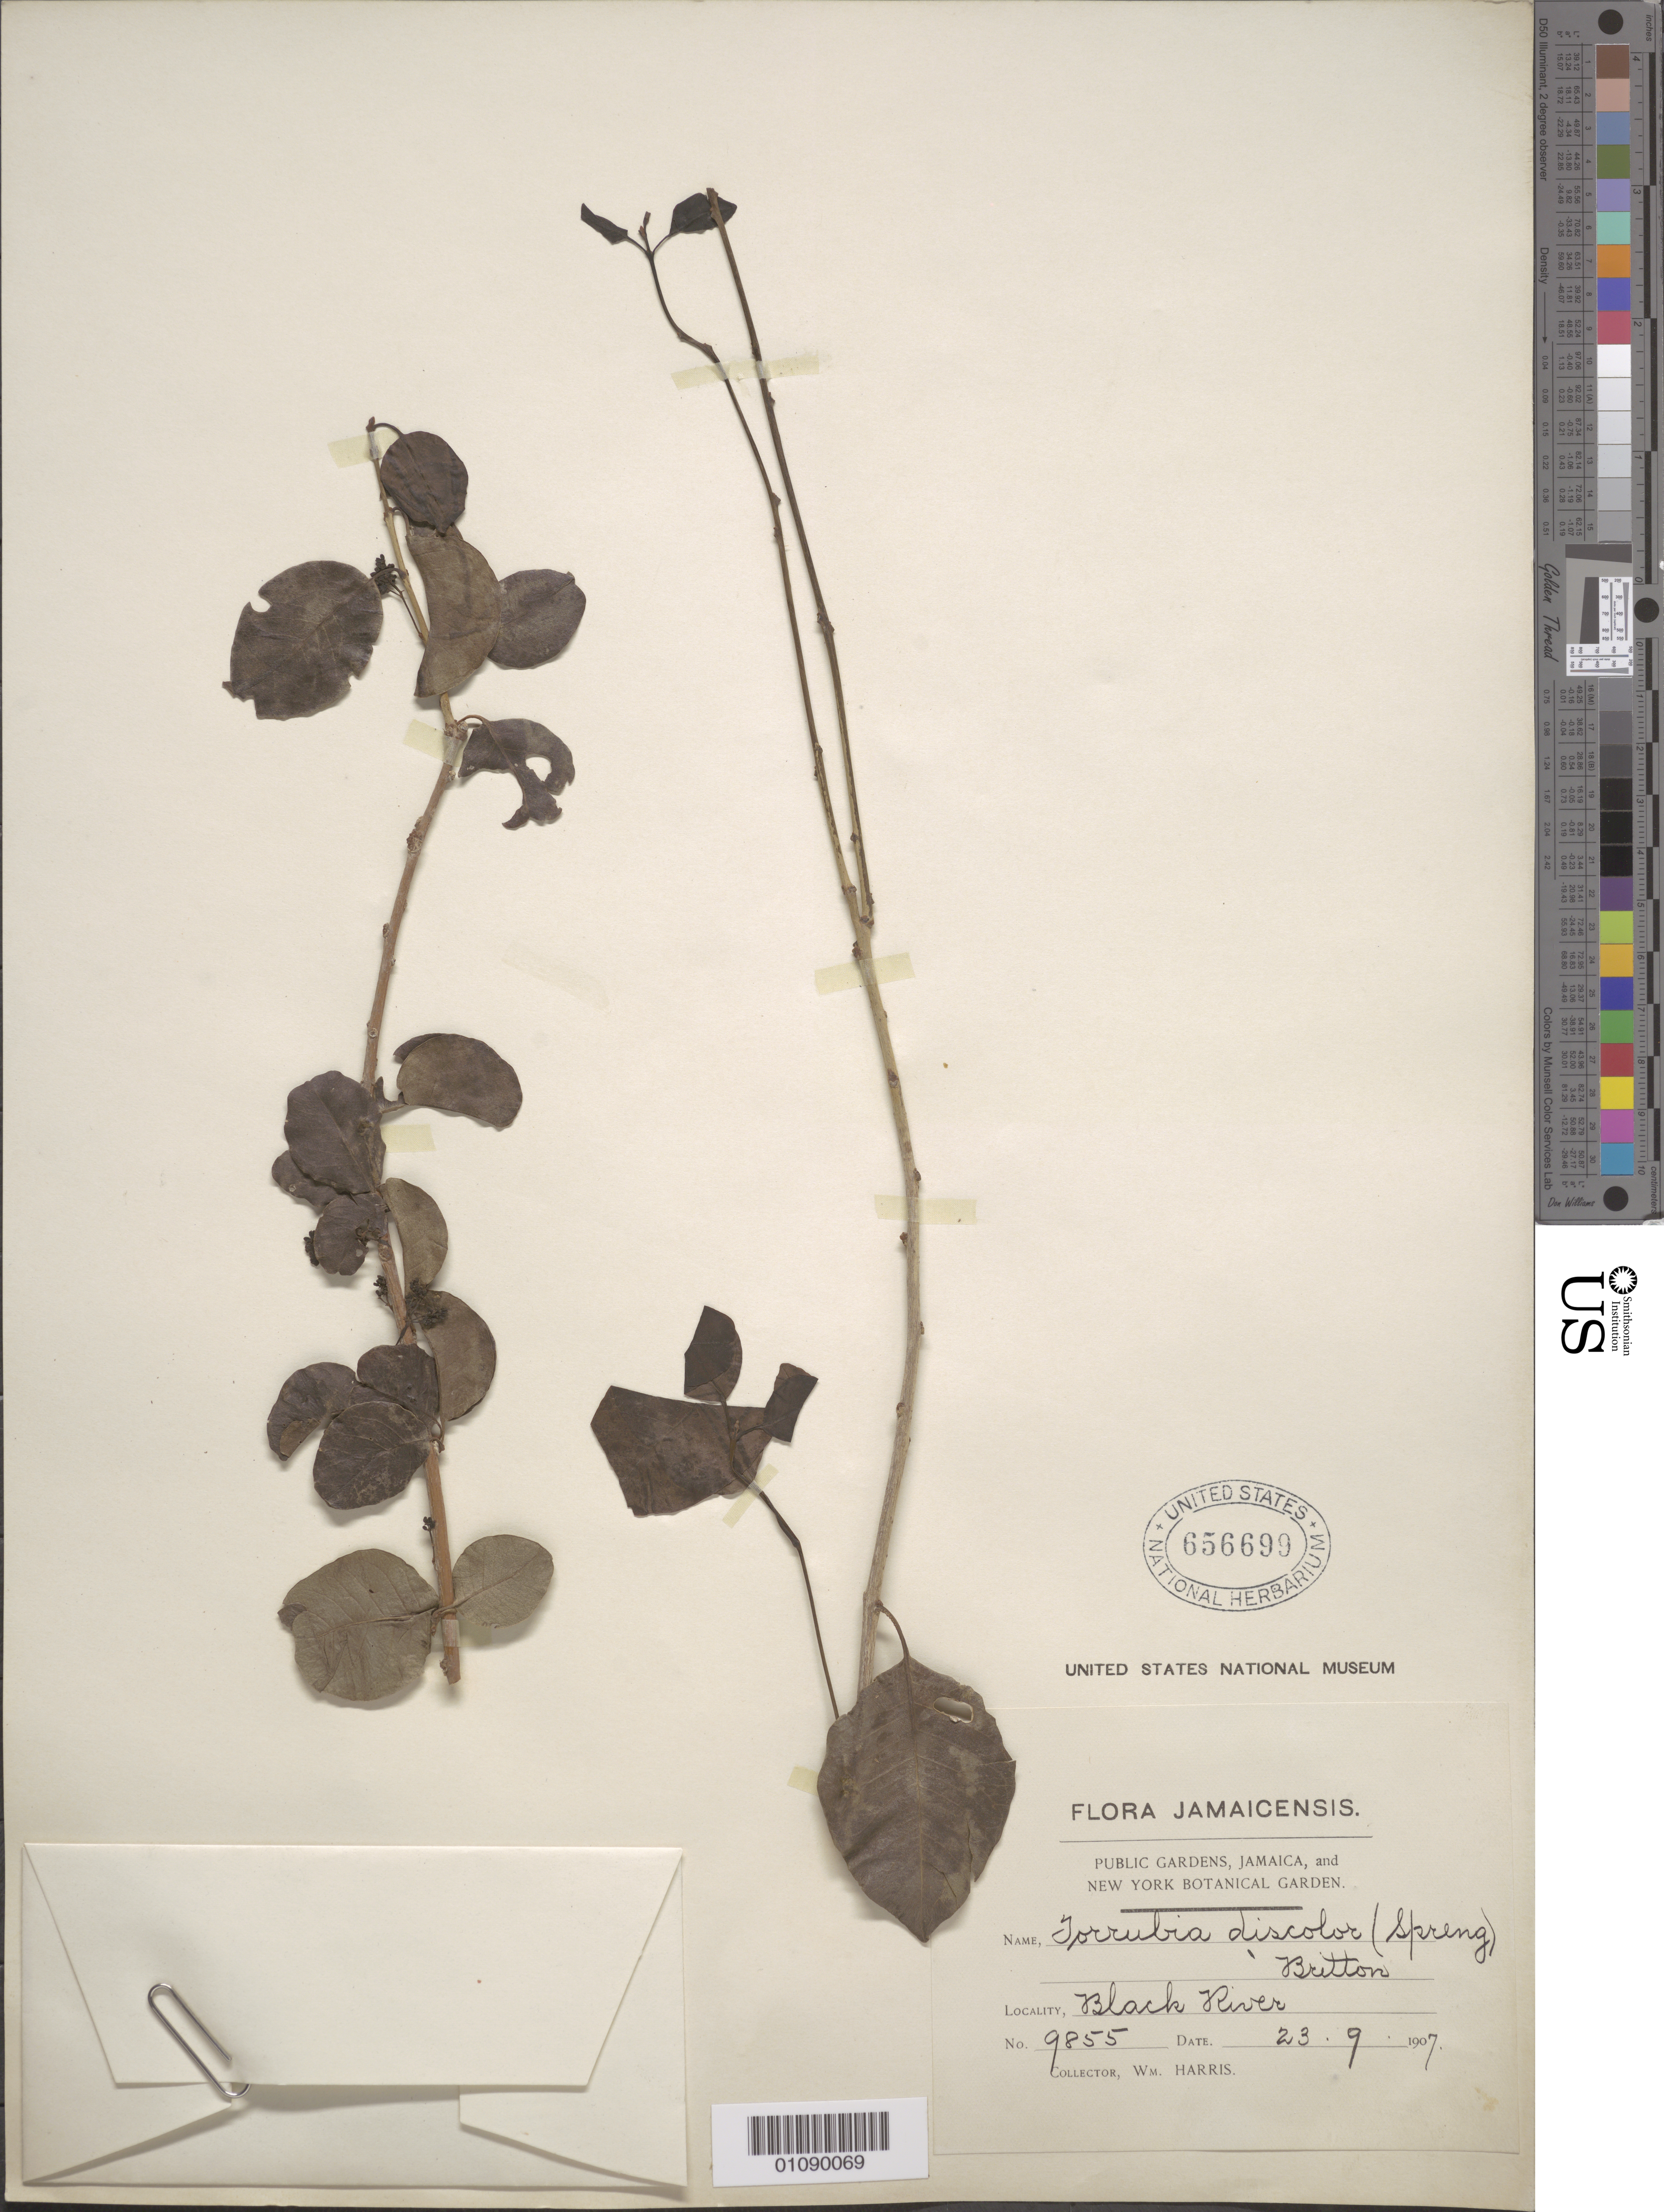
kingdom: Plantae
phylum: Tracheophyta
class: Magnoliopsida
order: Caryophyllales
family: Nyctaginaceae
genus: Guapira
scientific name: Guapira discolor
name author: (Spreng.) Little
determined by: Strong, Mark T., (BOT), Smithsonian Institution - National Museum of Natural History (UNITED STATES)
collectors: W. Harris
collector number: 9855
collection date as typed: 23 Sep 1907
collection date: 1907-09-23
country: Jamaica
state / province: Saint Elizabeth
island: Jamaica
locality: Black River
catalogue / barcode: US 656699